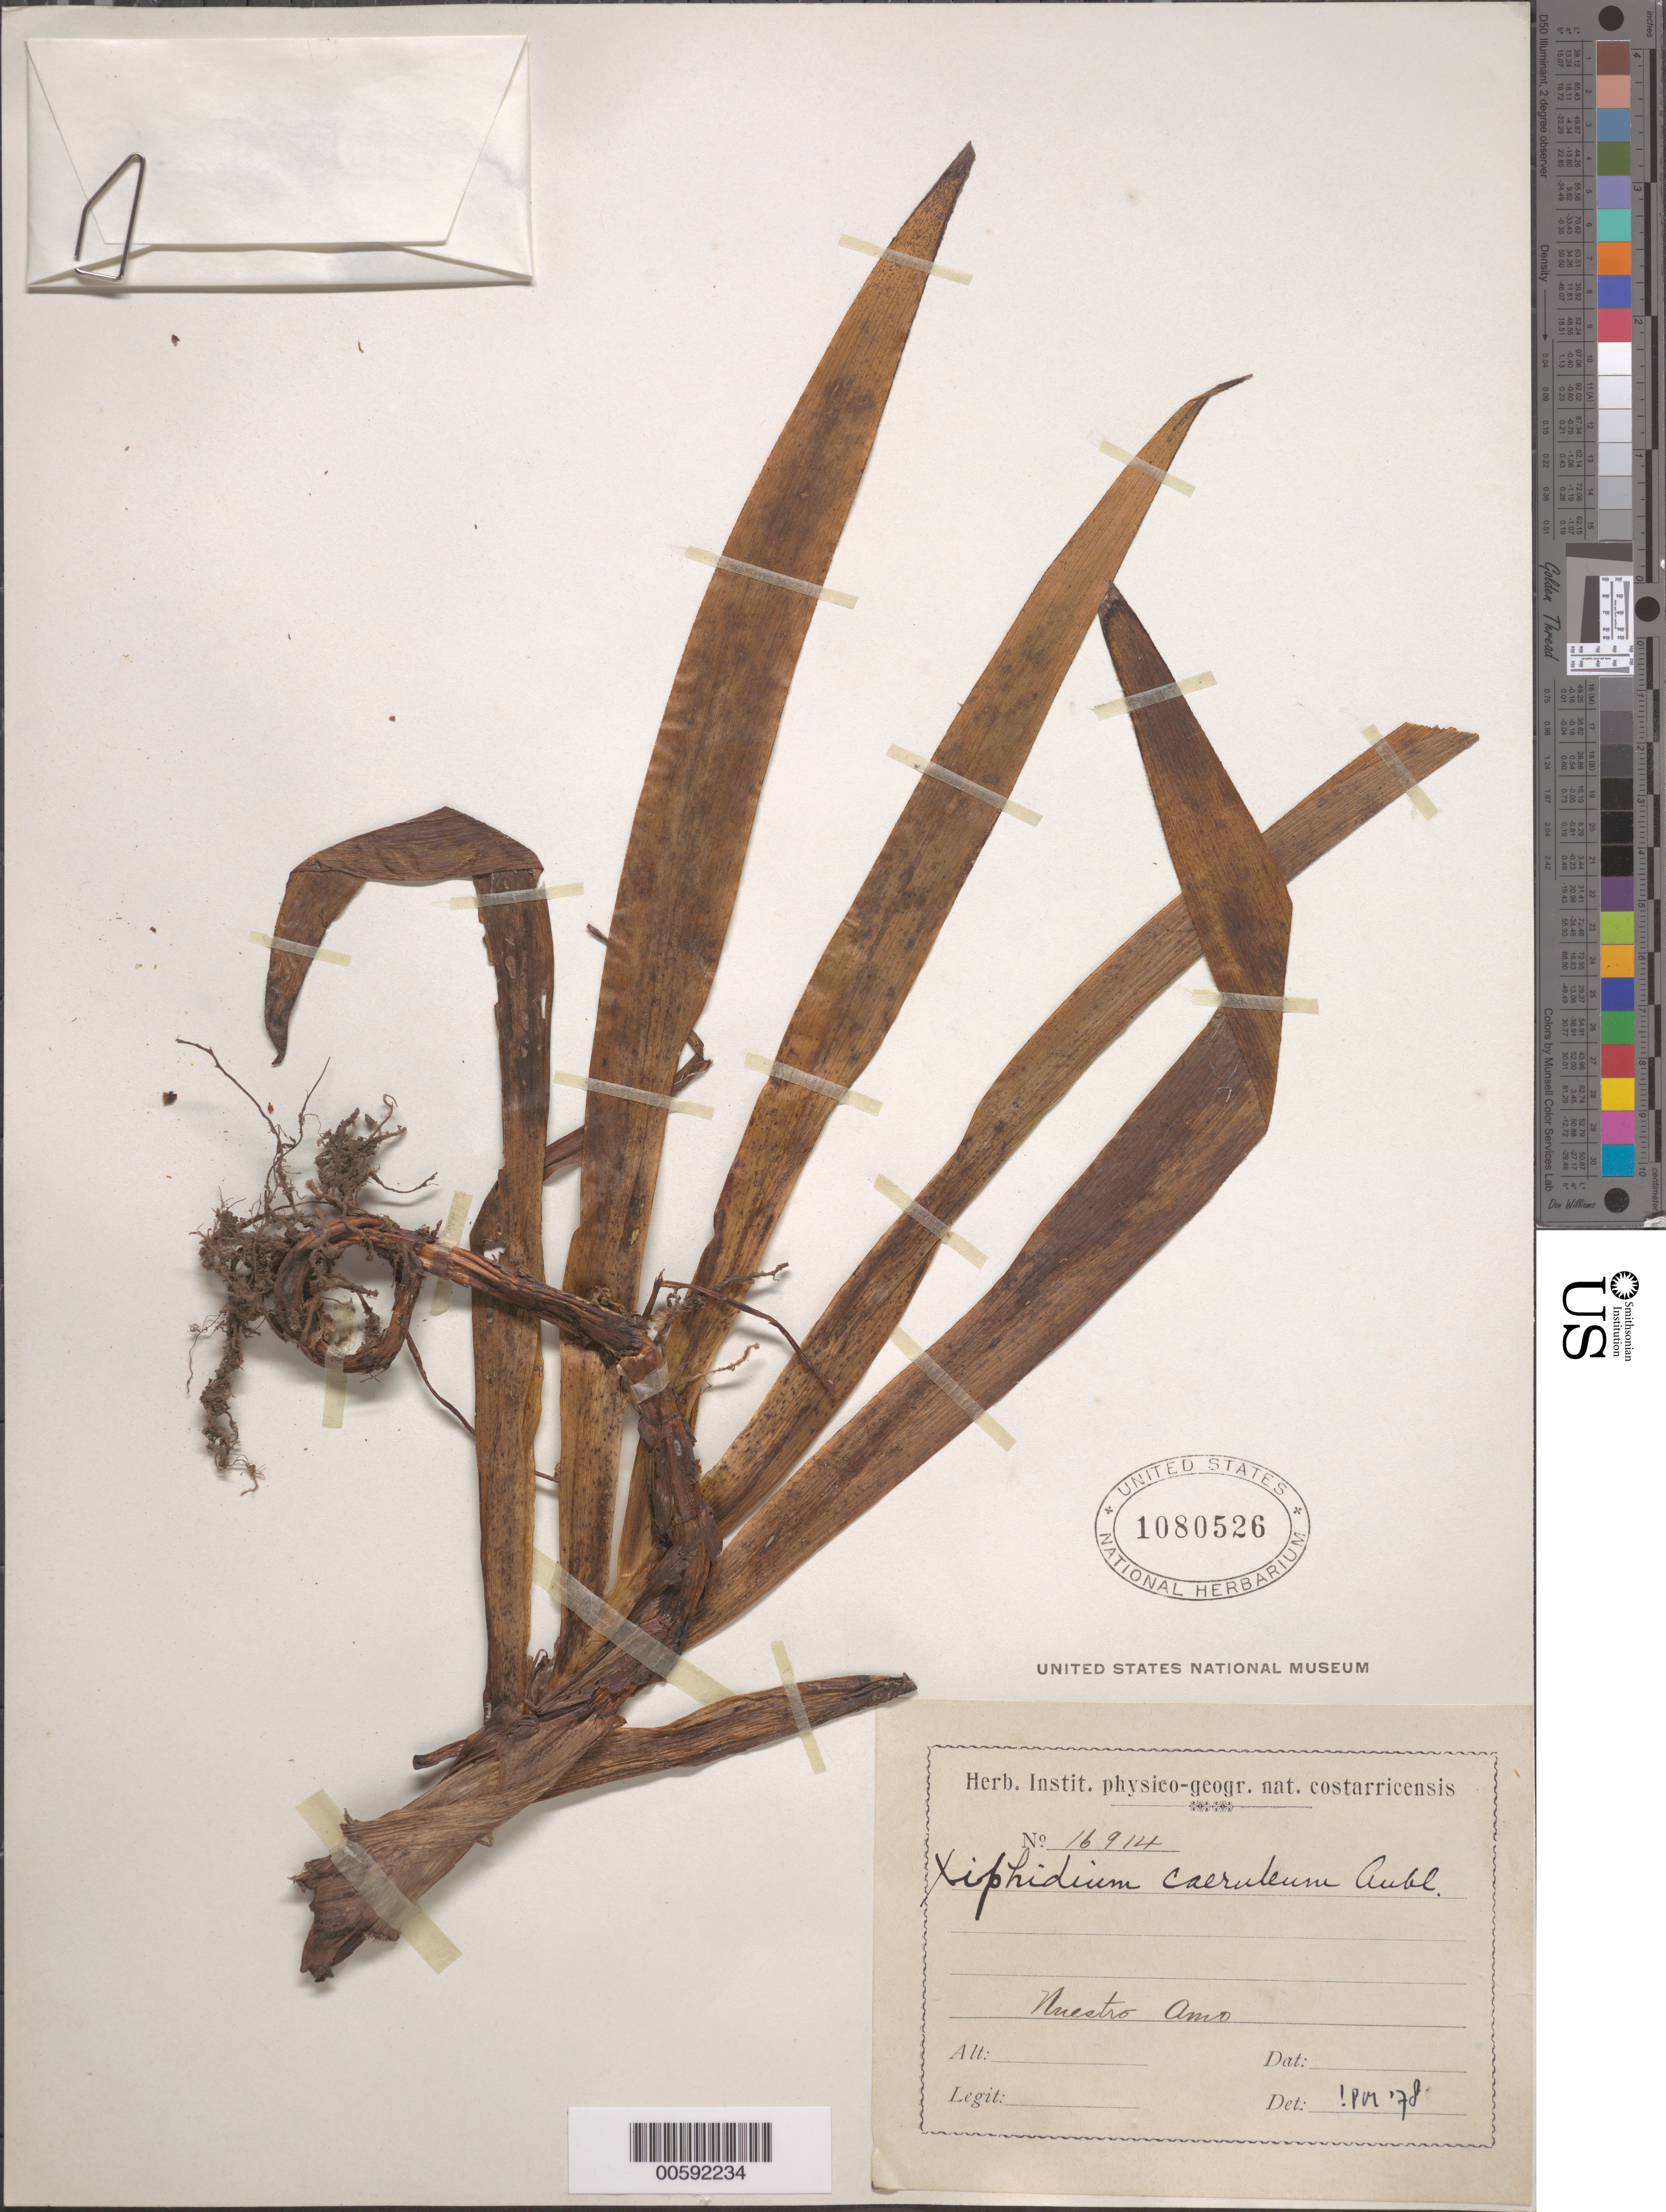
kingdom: Plantae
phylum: Tracheophyta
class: Liliopsida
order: Commelinales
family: Haemodoraceae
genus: Xiphidium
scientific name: Xiphidium caeruleum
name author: Aubl.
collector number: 16914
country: Costa Rica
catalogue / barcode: US 1080526